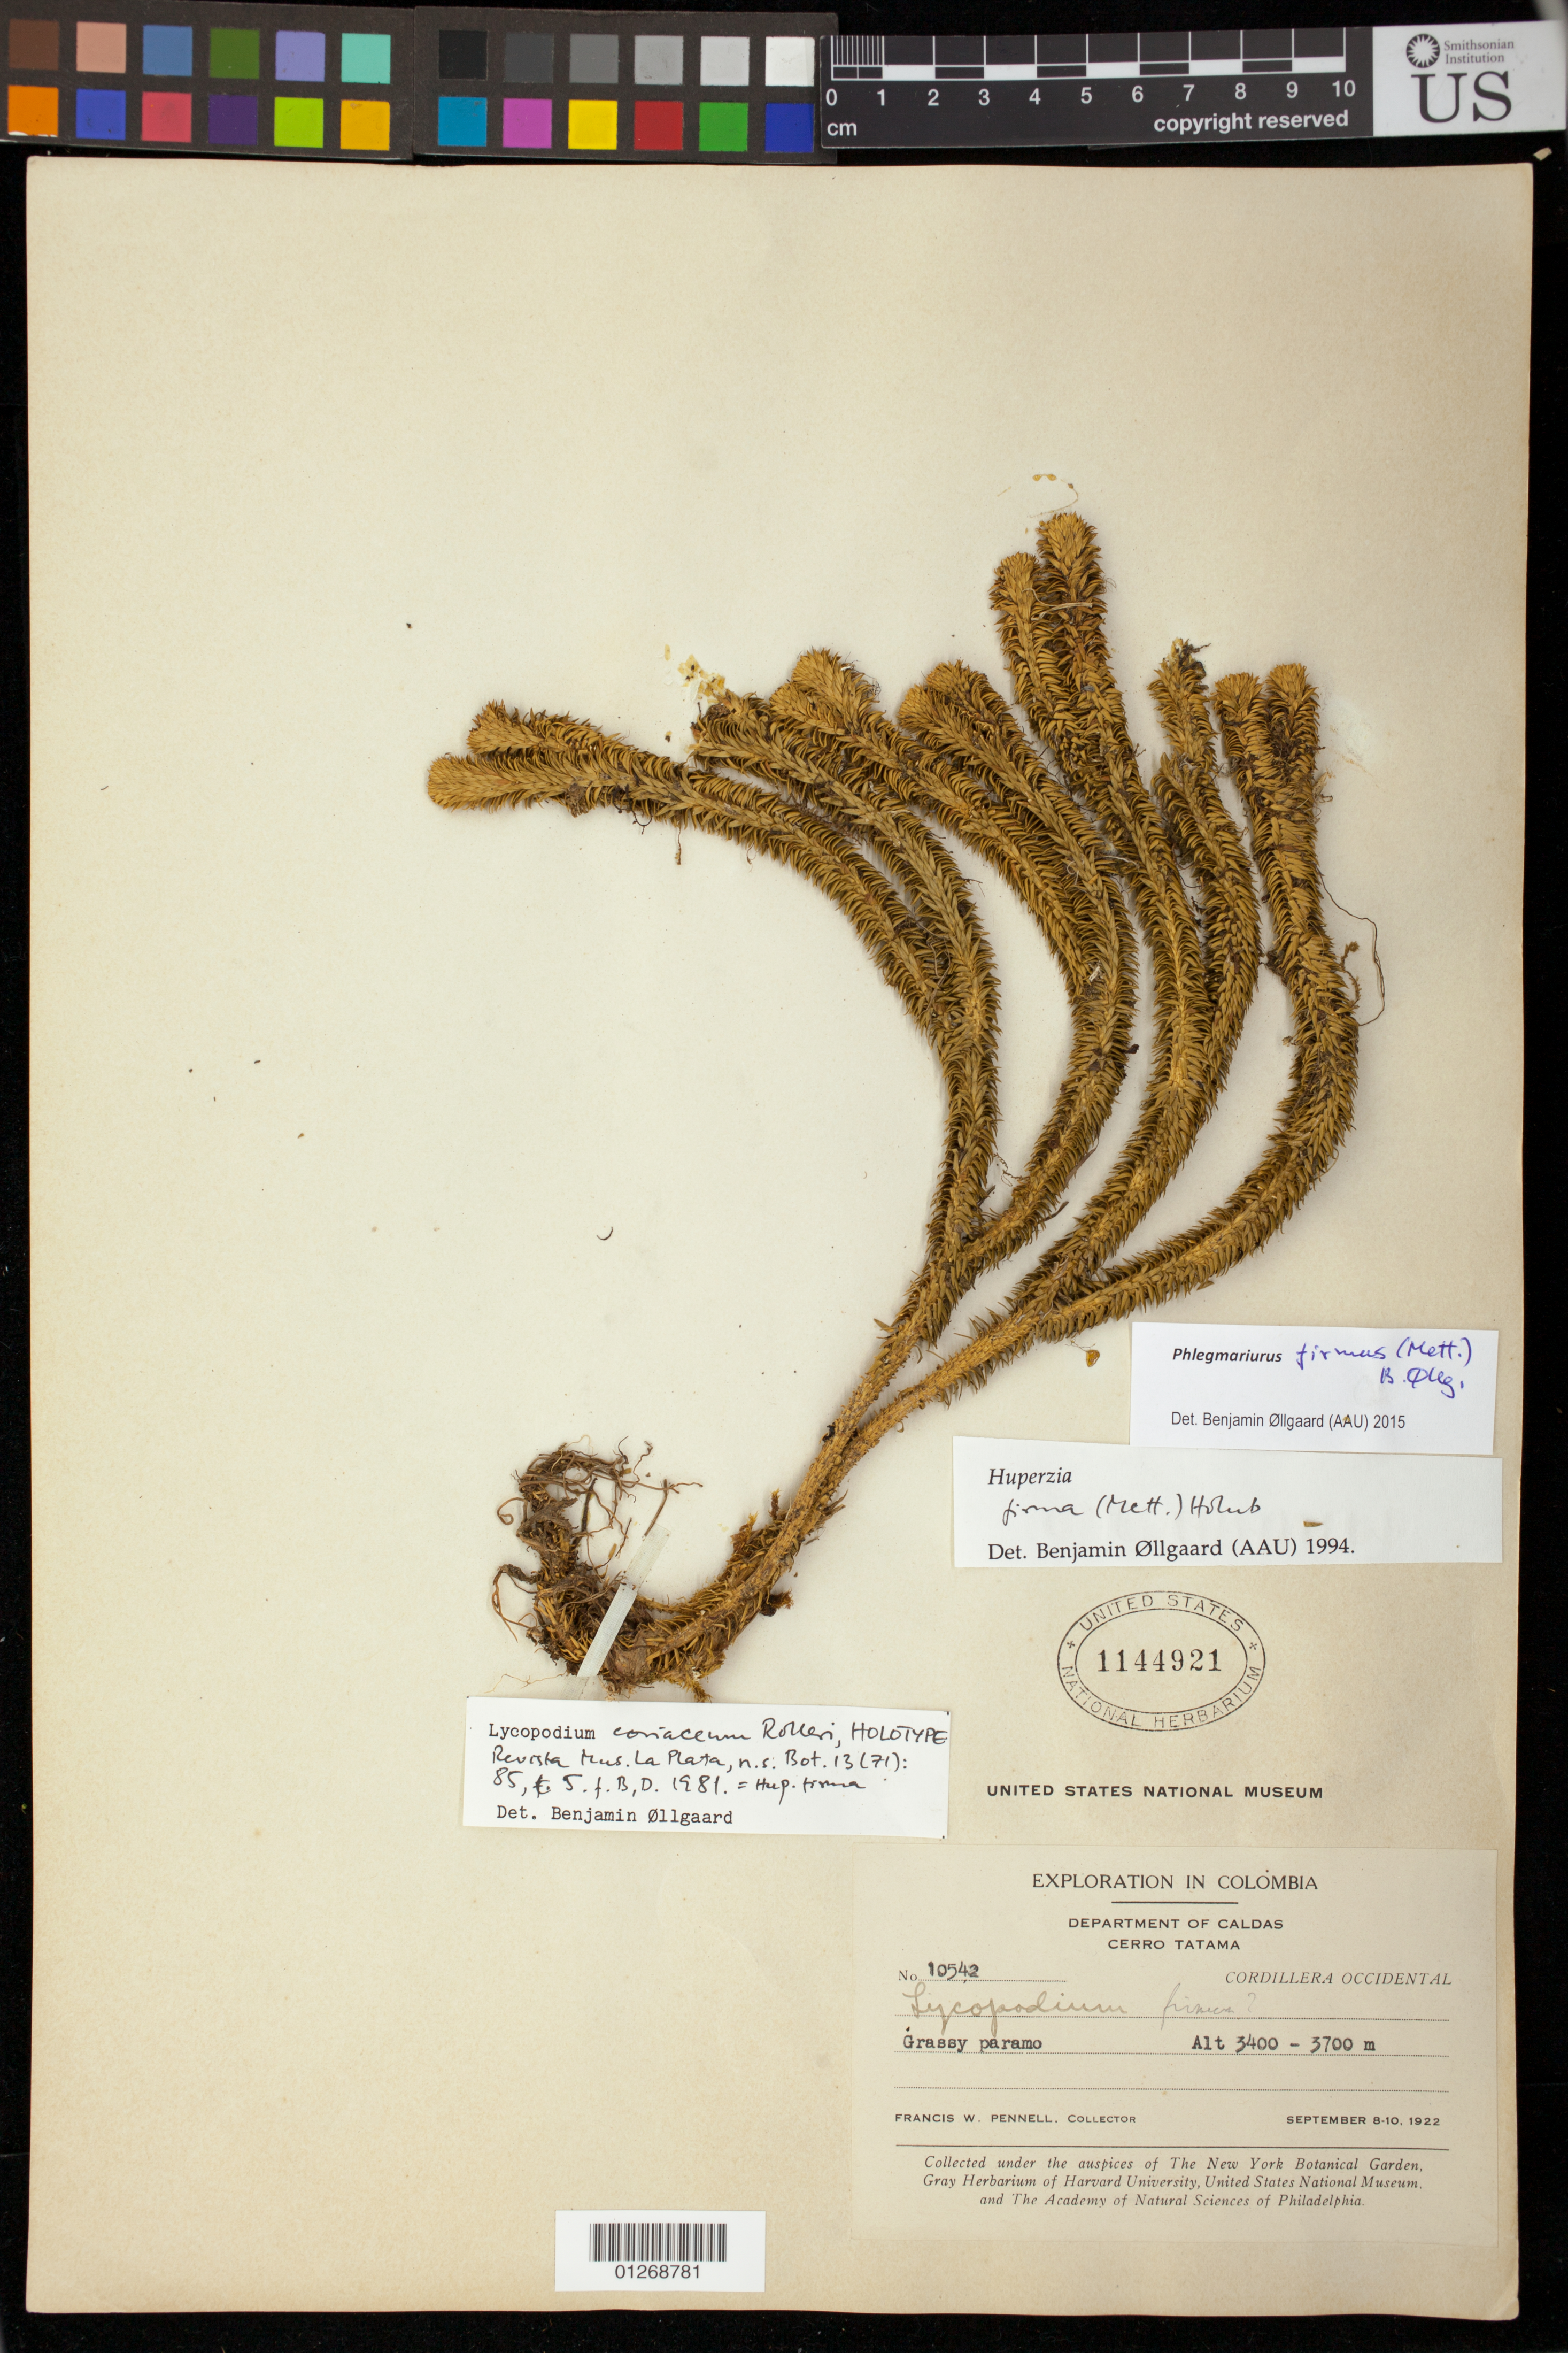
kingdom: Plantae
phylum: Tracheophyta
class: Lycopodiopsida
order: Lycopodiales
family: Lycopodiaceae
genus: Lycopodium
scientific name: Lycopodium coriaceum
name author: Rolleri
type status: Holotype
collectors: F. W. Pennell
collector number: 10542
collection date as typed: September 8-10, 1922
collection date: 1922-09-08/1922-09-10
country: Colombia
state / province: Caldas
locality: Department of Caldas, Cerro Tatama.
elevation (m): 3400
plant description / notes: Presumably the holotype of Lycopodium coriaceum Rolleri (and annotated as such by B. Ollgaard) but never annotated by Rolleri, and protologue cites Pennell "10452" as type (with holotype at US).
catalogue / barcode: US 1144921